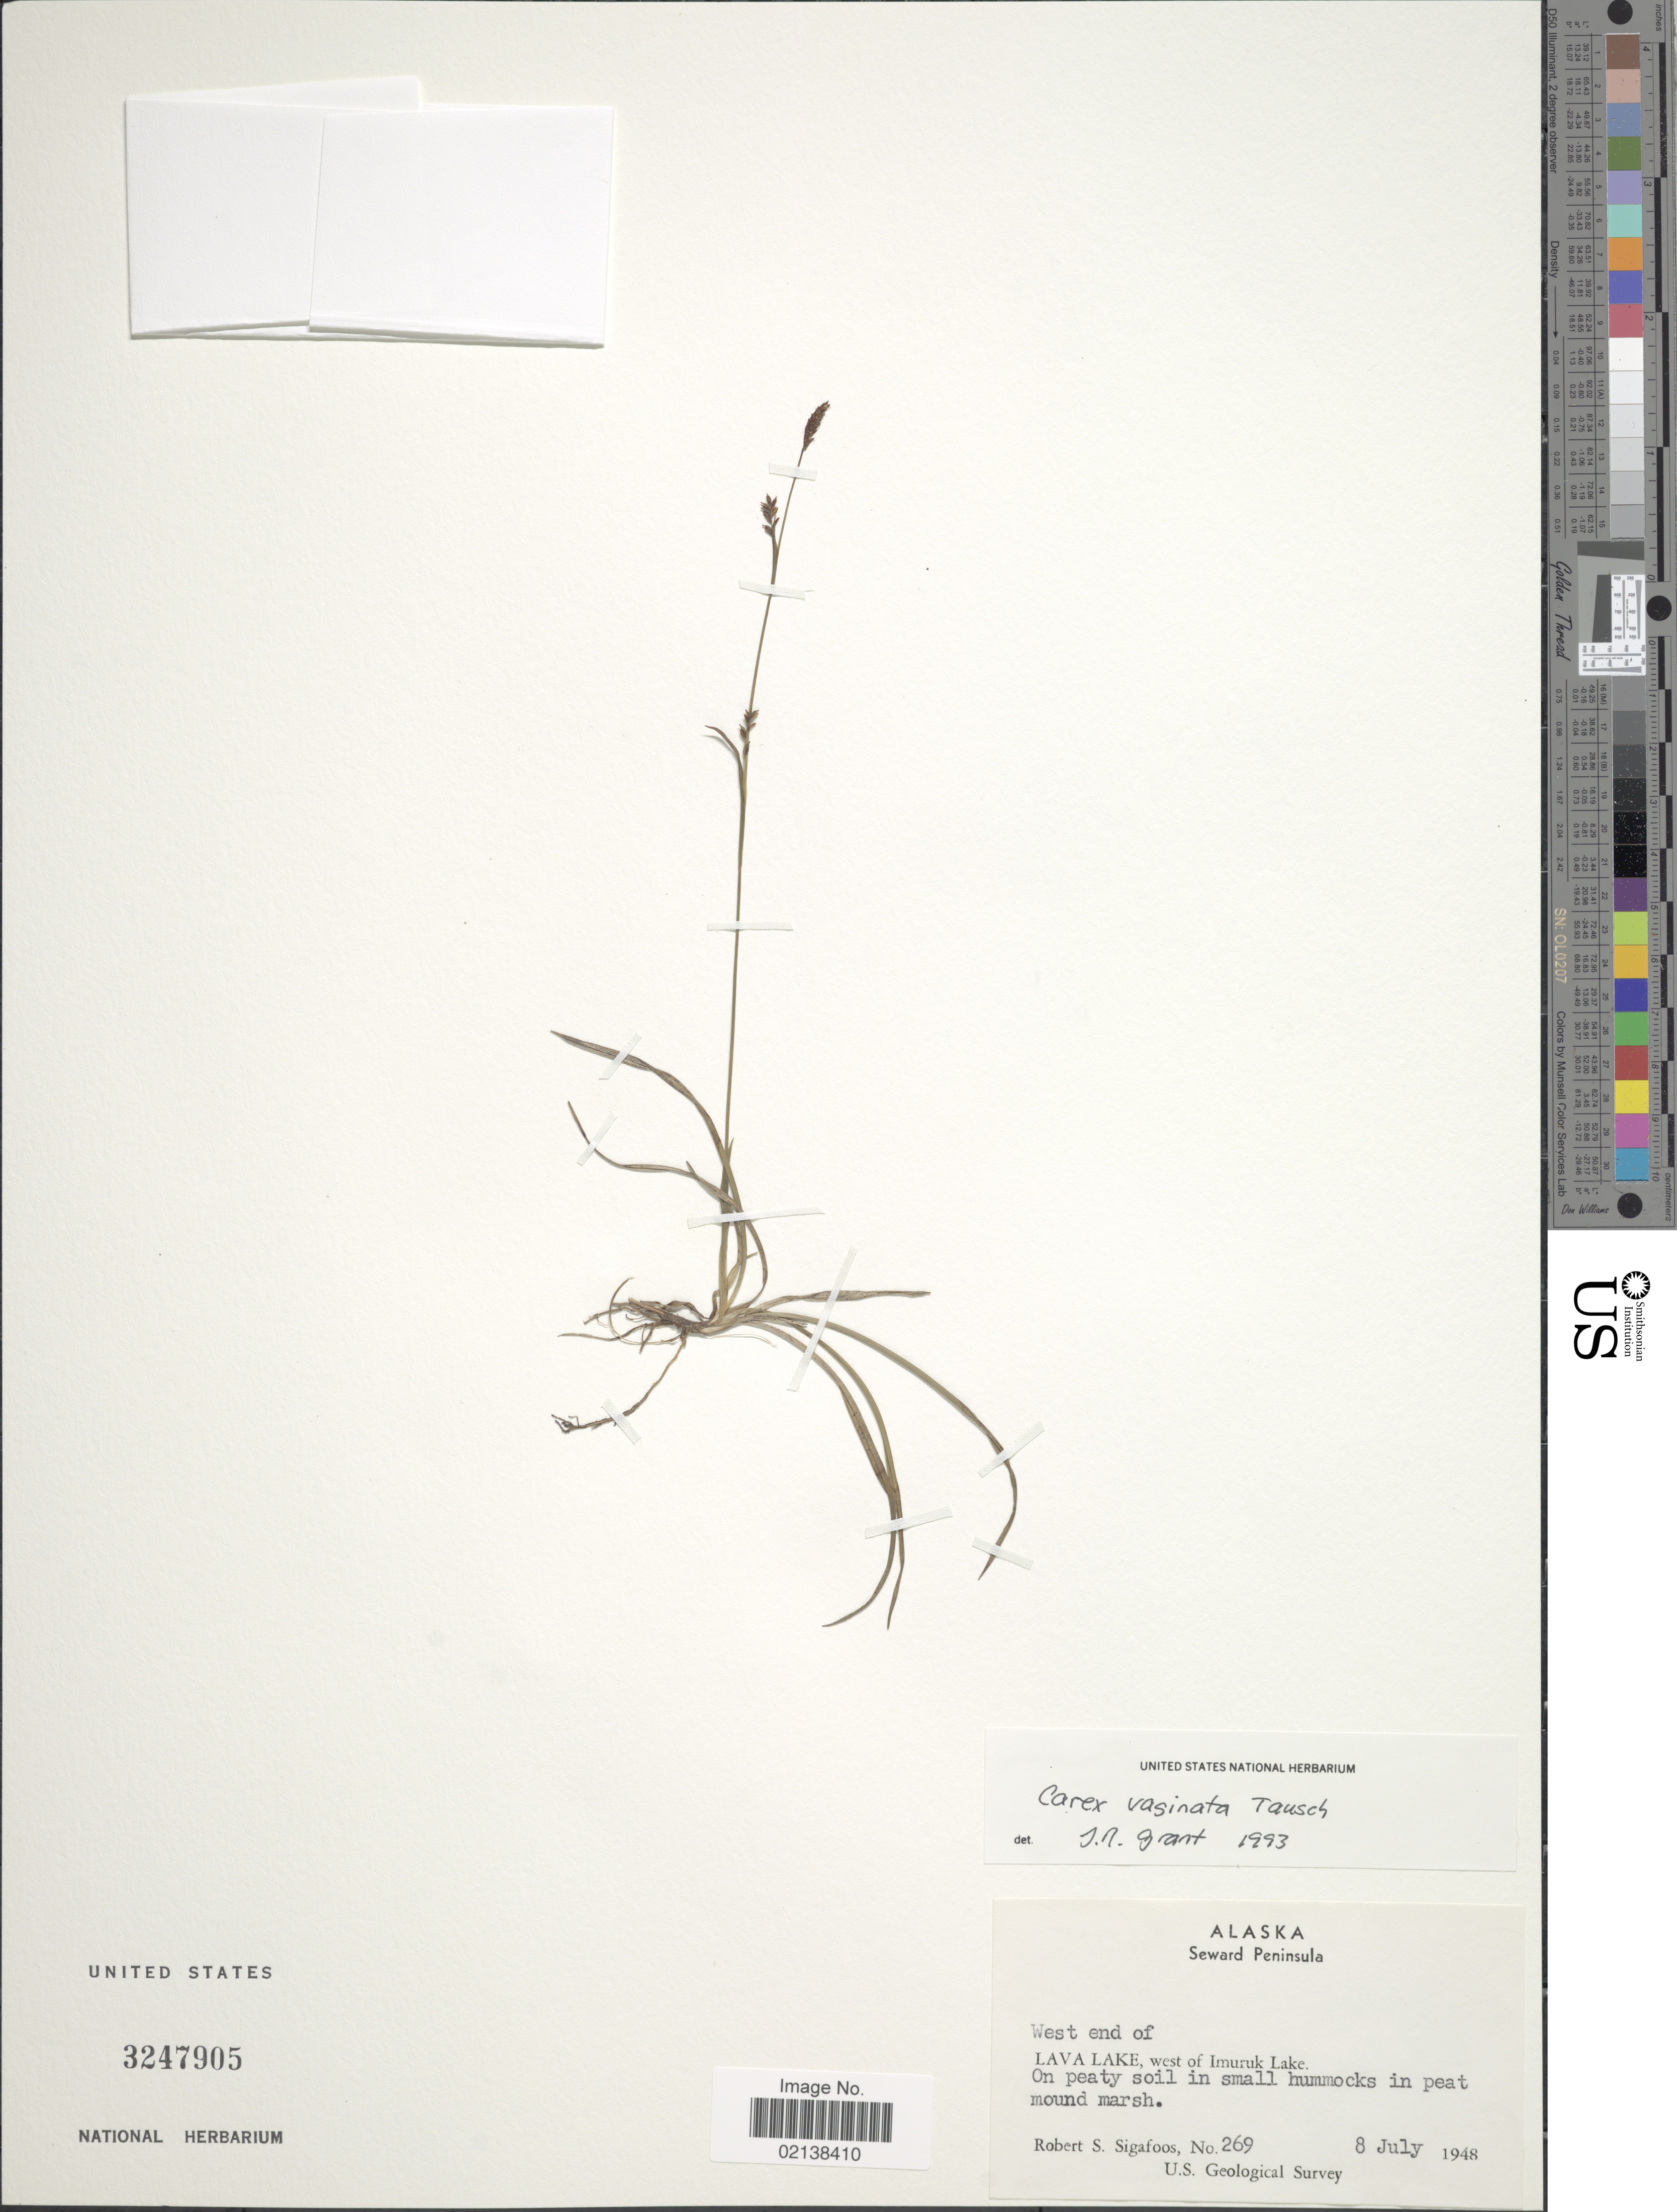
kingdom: Plantae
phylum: Tracheophyta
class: Liliopsida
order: Poales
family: Cyperaceae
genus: Carex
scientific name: Carex vaginata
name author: Tausch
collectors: R. Sigafoos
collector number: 269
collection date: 1948-07-08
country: United States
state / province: Alaska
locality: Seward Peninsula, west of Lava Lake, west of Imuruk Lake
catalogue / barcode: US 3247905